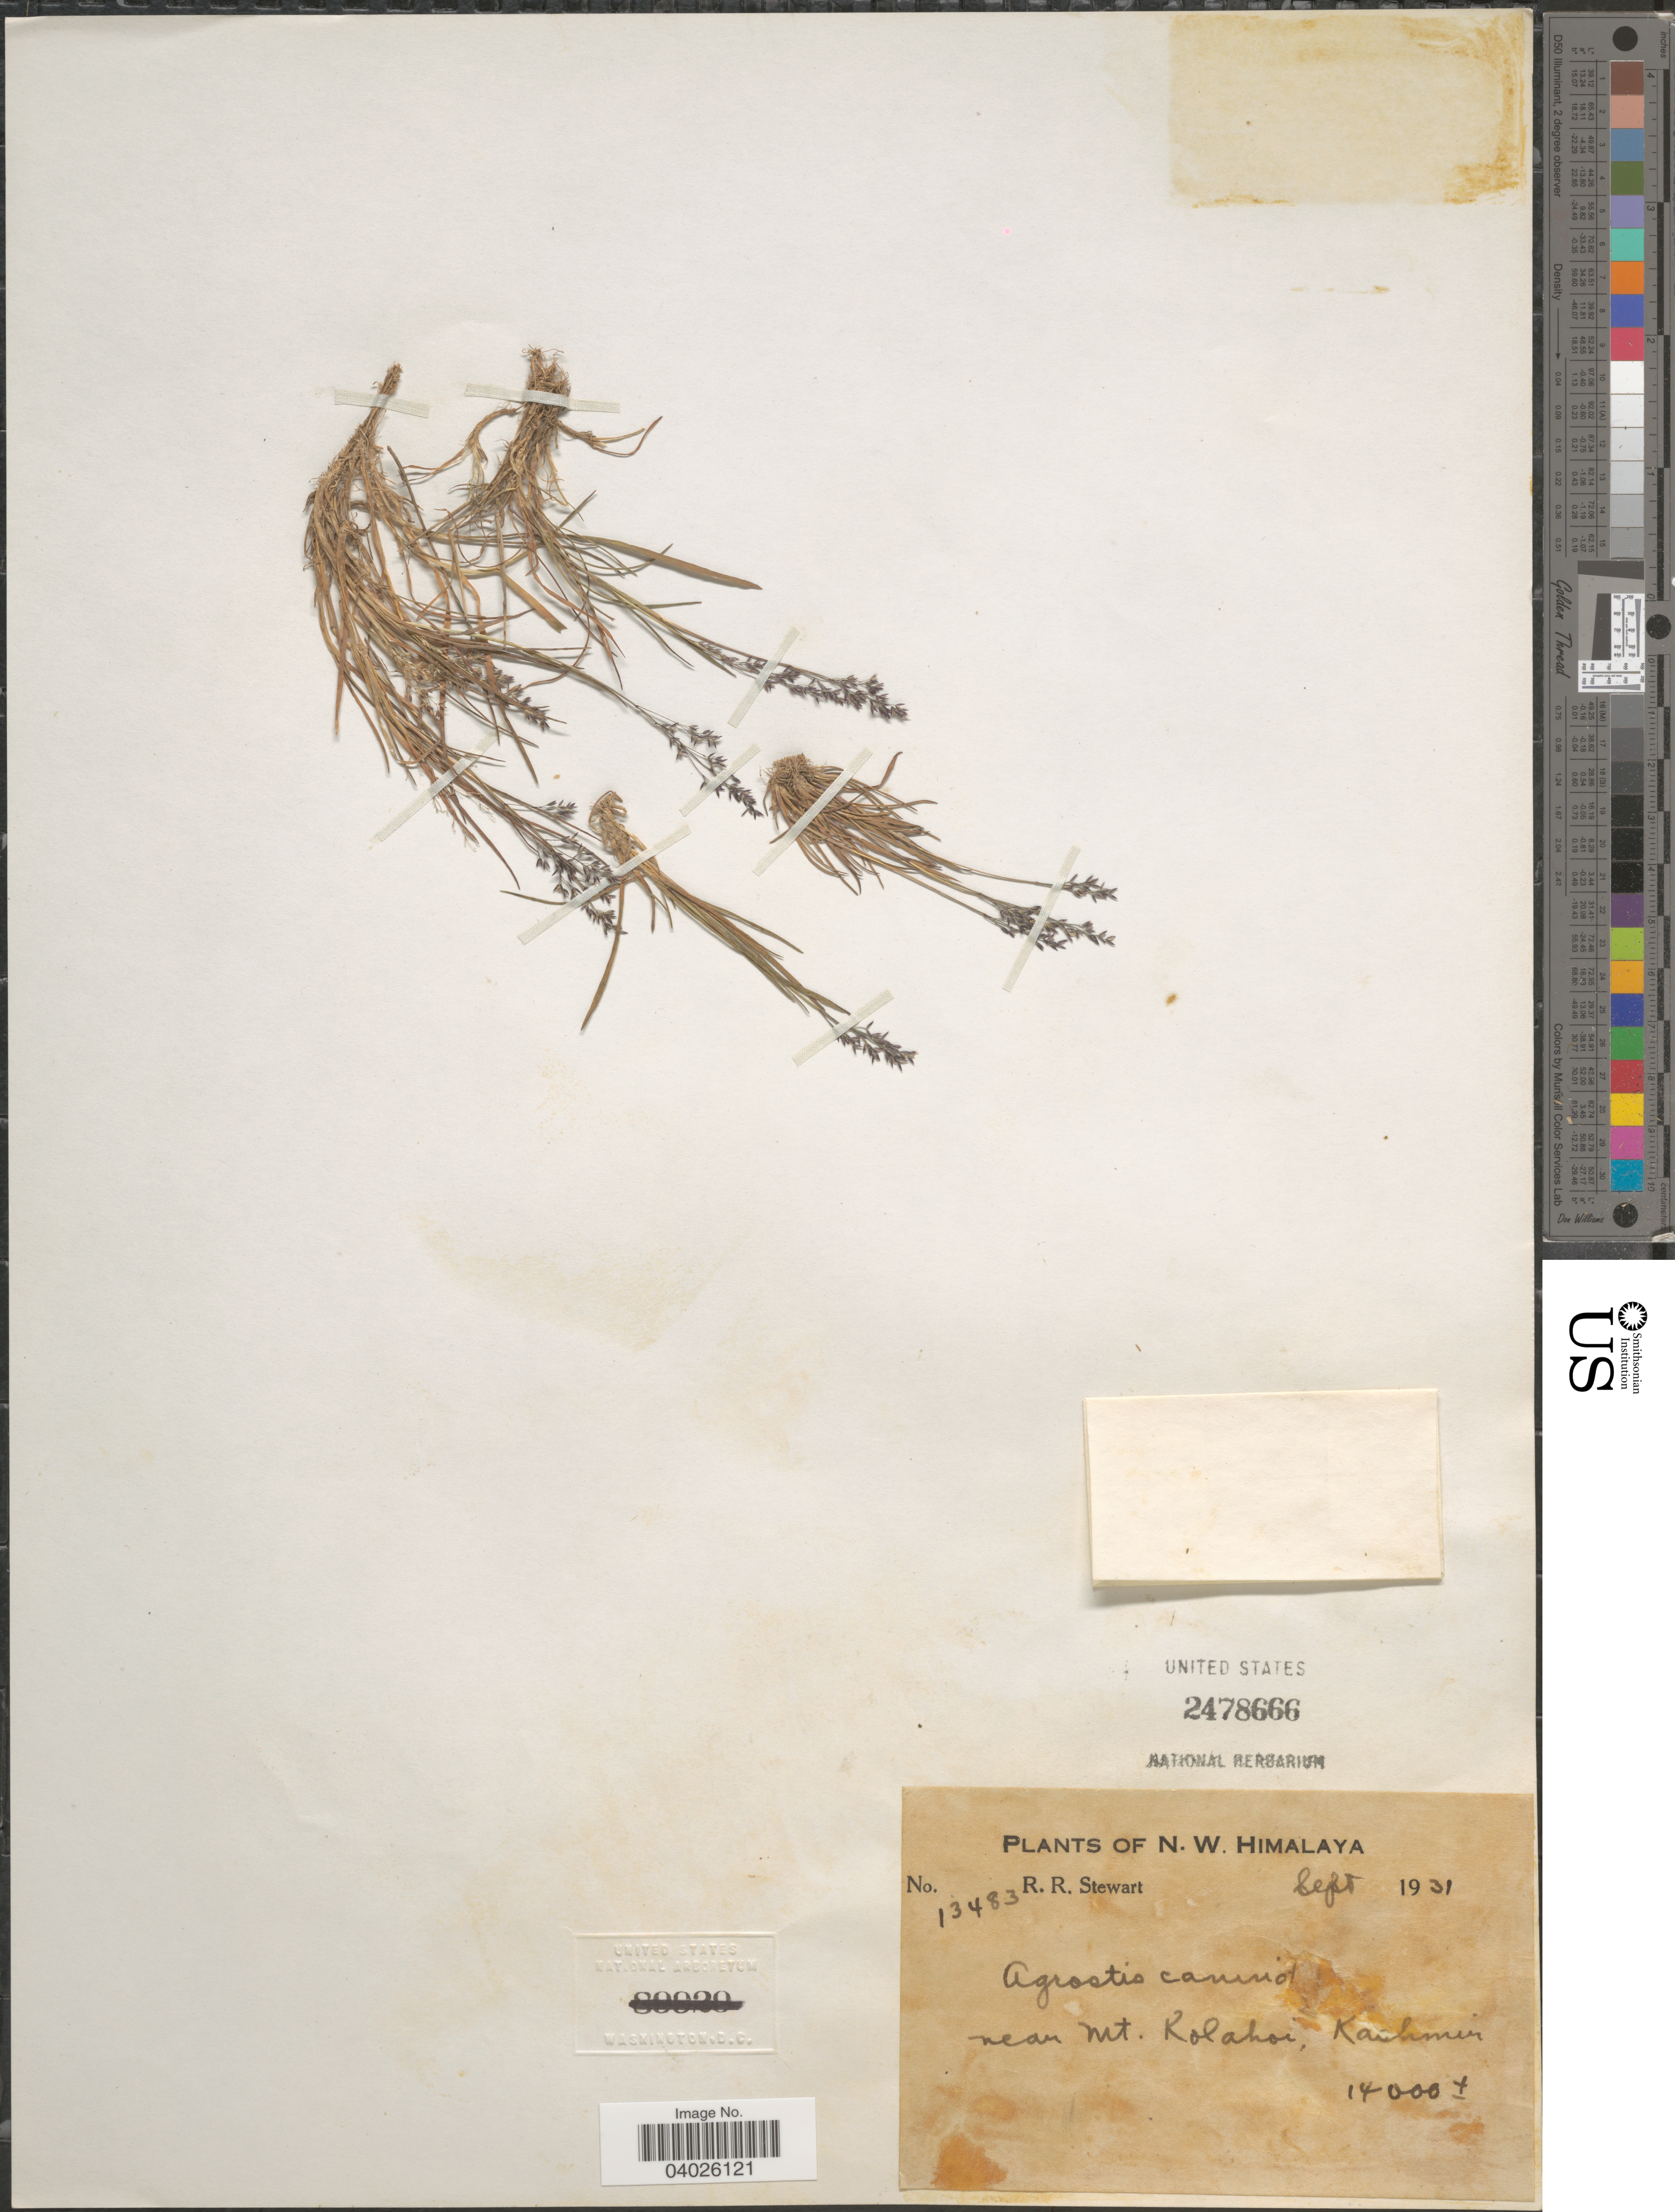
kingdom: Plantae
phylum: Tracheophyta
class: Liliopsida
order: Poales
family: Poaceae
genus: Agrostis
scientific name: Agrostis canina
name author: L.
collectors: R. Stewart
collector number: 13483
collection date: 1931-09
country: India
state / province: Jammu and Kashmir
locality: N.W. Himalaya. Near Mt. Kolahoi, Kashmir.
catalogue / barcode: US 2478666